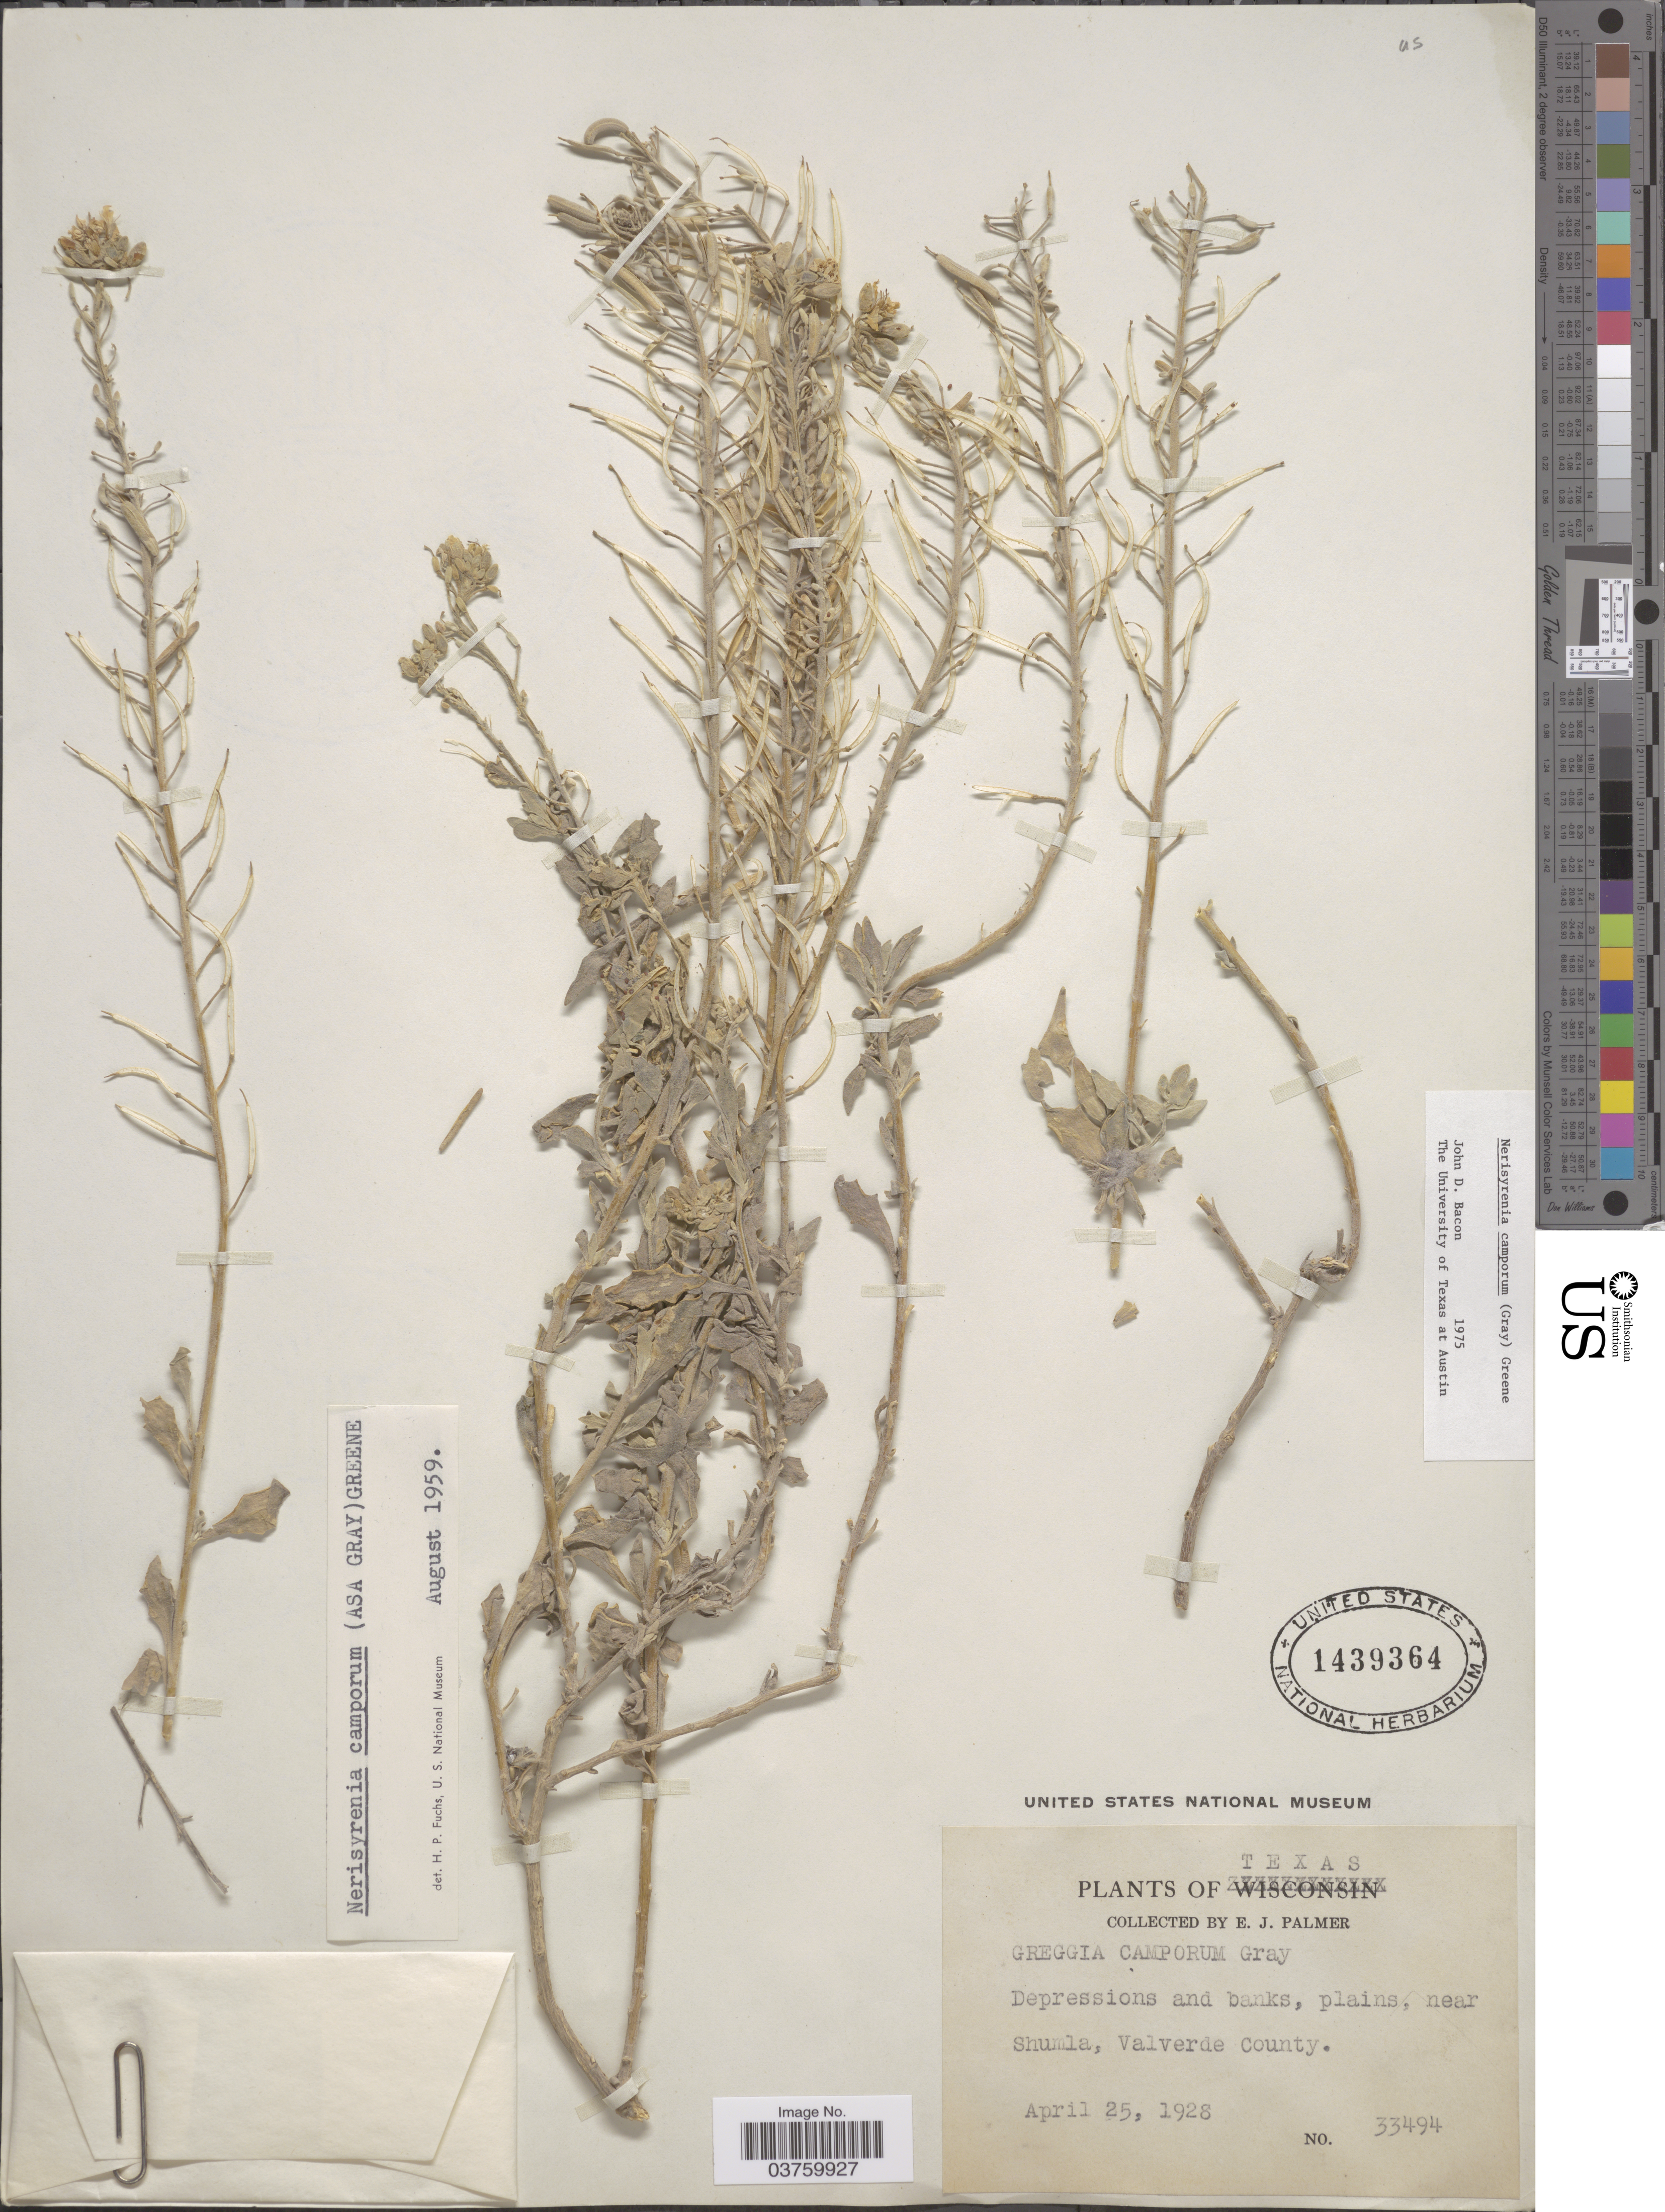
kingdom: Plantae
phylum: Tracheophyta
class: Magnoliopsida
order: Brassicales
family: Brassicaceae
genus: Nerisyrenia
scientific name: Nerisyrenia camporum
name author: (A. Gray) Greene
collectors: E. J. Palmer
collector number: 33494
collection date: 1928-04-25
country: United States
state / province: Texas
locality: Near Shumla, Valverde County.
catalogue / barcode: US 1439364